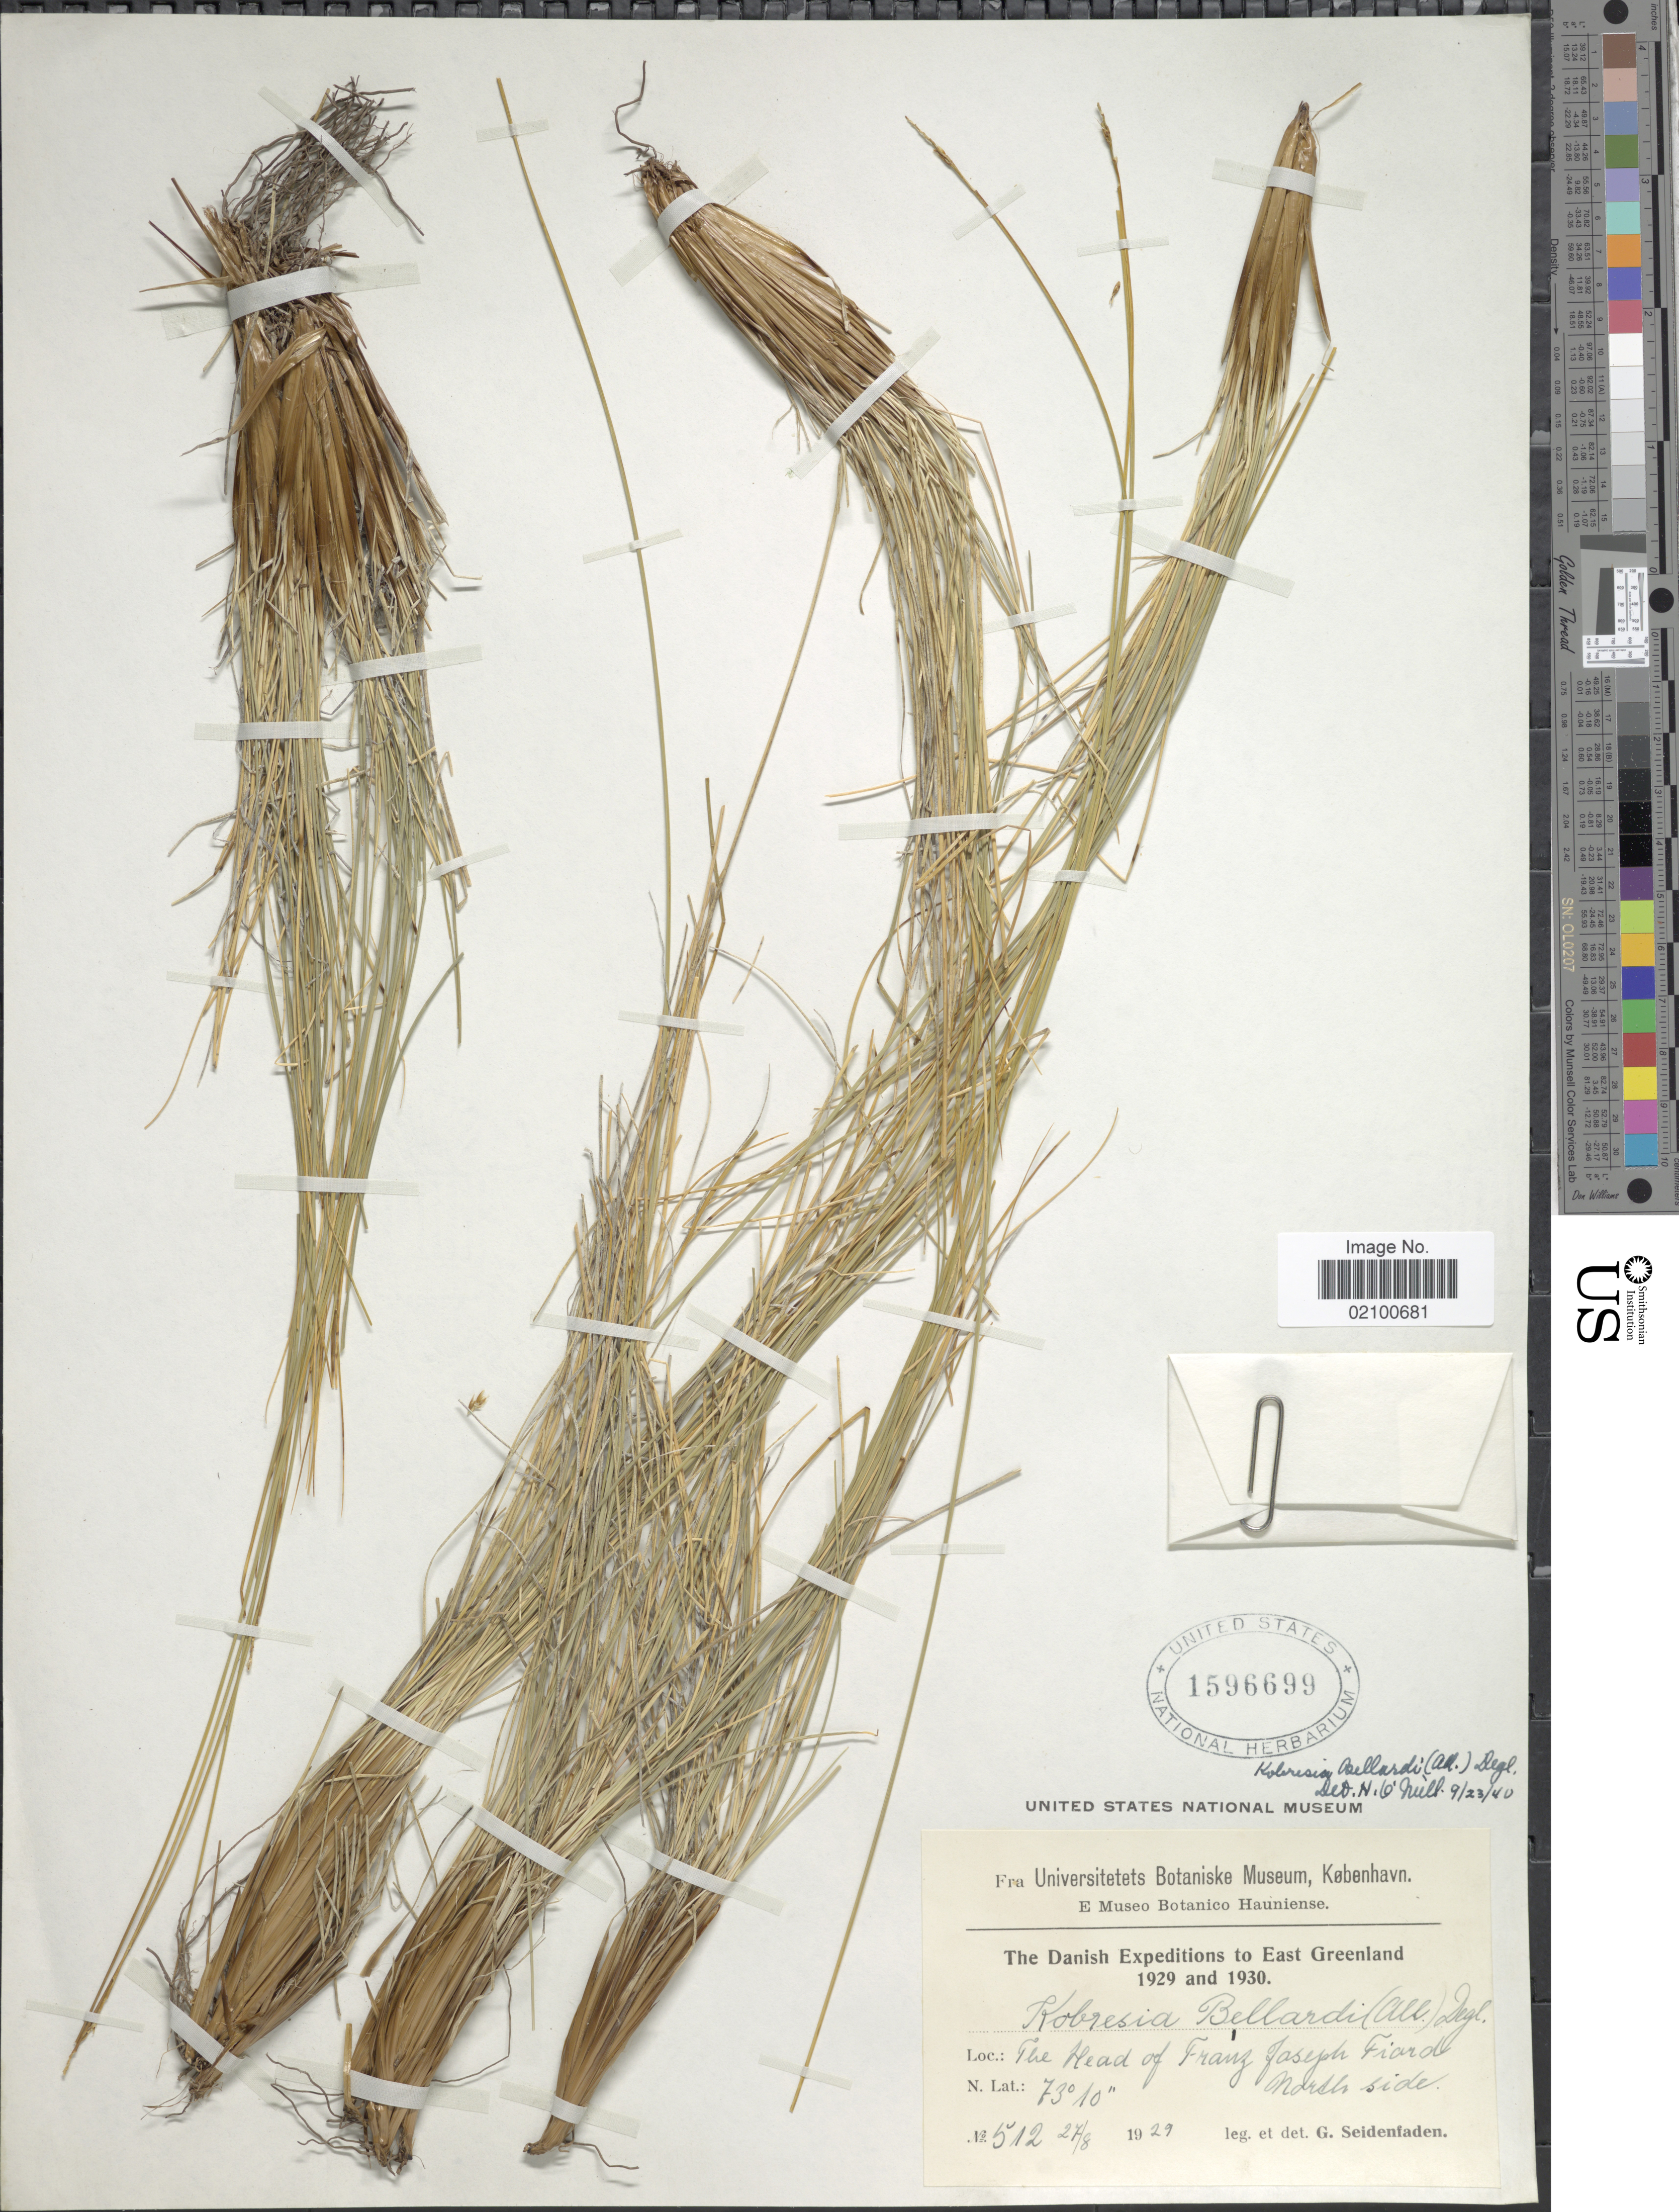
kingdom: Plantae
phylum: Tracheophyta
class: Liliopsida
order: Poales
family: Cyperaceae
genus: Carex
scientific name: Carex myosuroides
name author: Vill.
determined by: Strong, M. T., (US), Smithsonian Institution - National Museum of Natural History (UNITED STATES)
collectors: G. Seidenfaden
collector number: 512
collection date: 1929-08-27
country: Greenland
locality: East Greenland, the head of Franz Joseph Fiard north side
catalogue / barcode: US 1596699